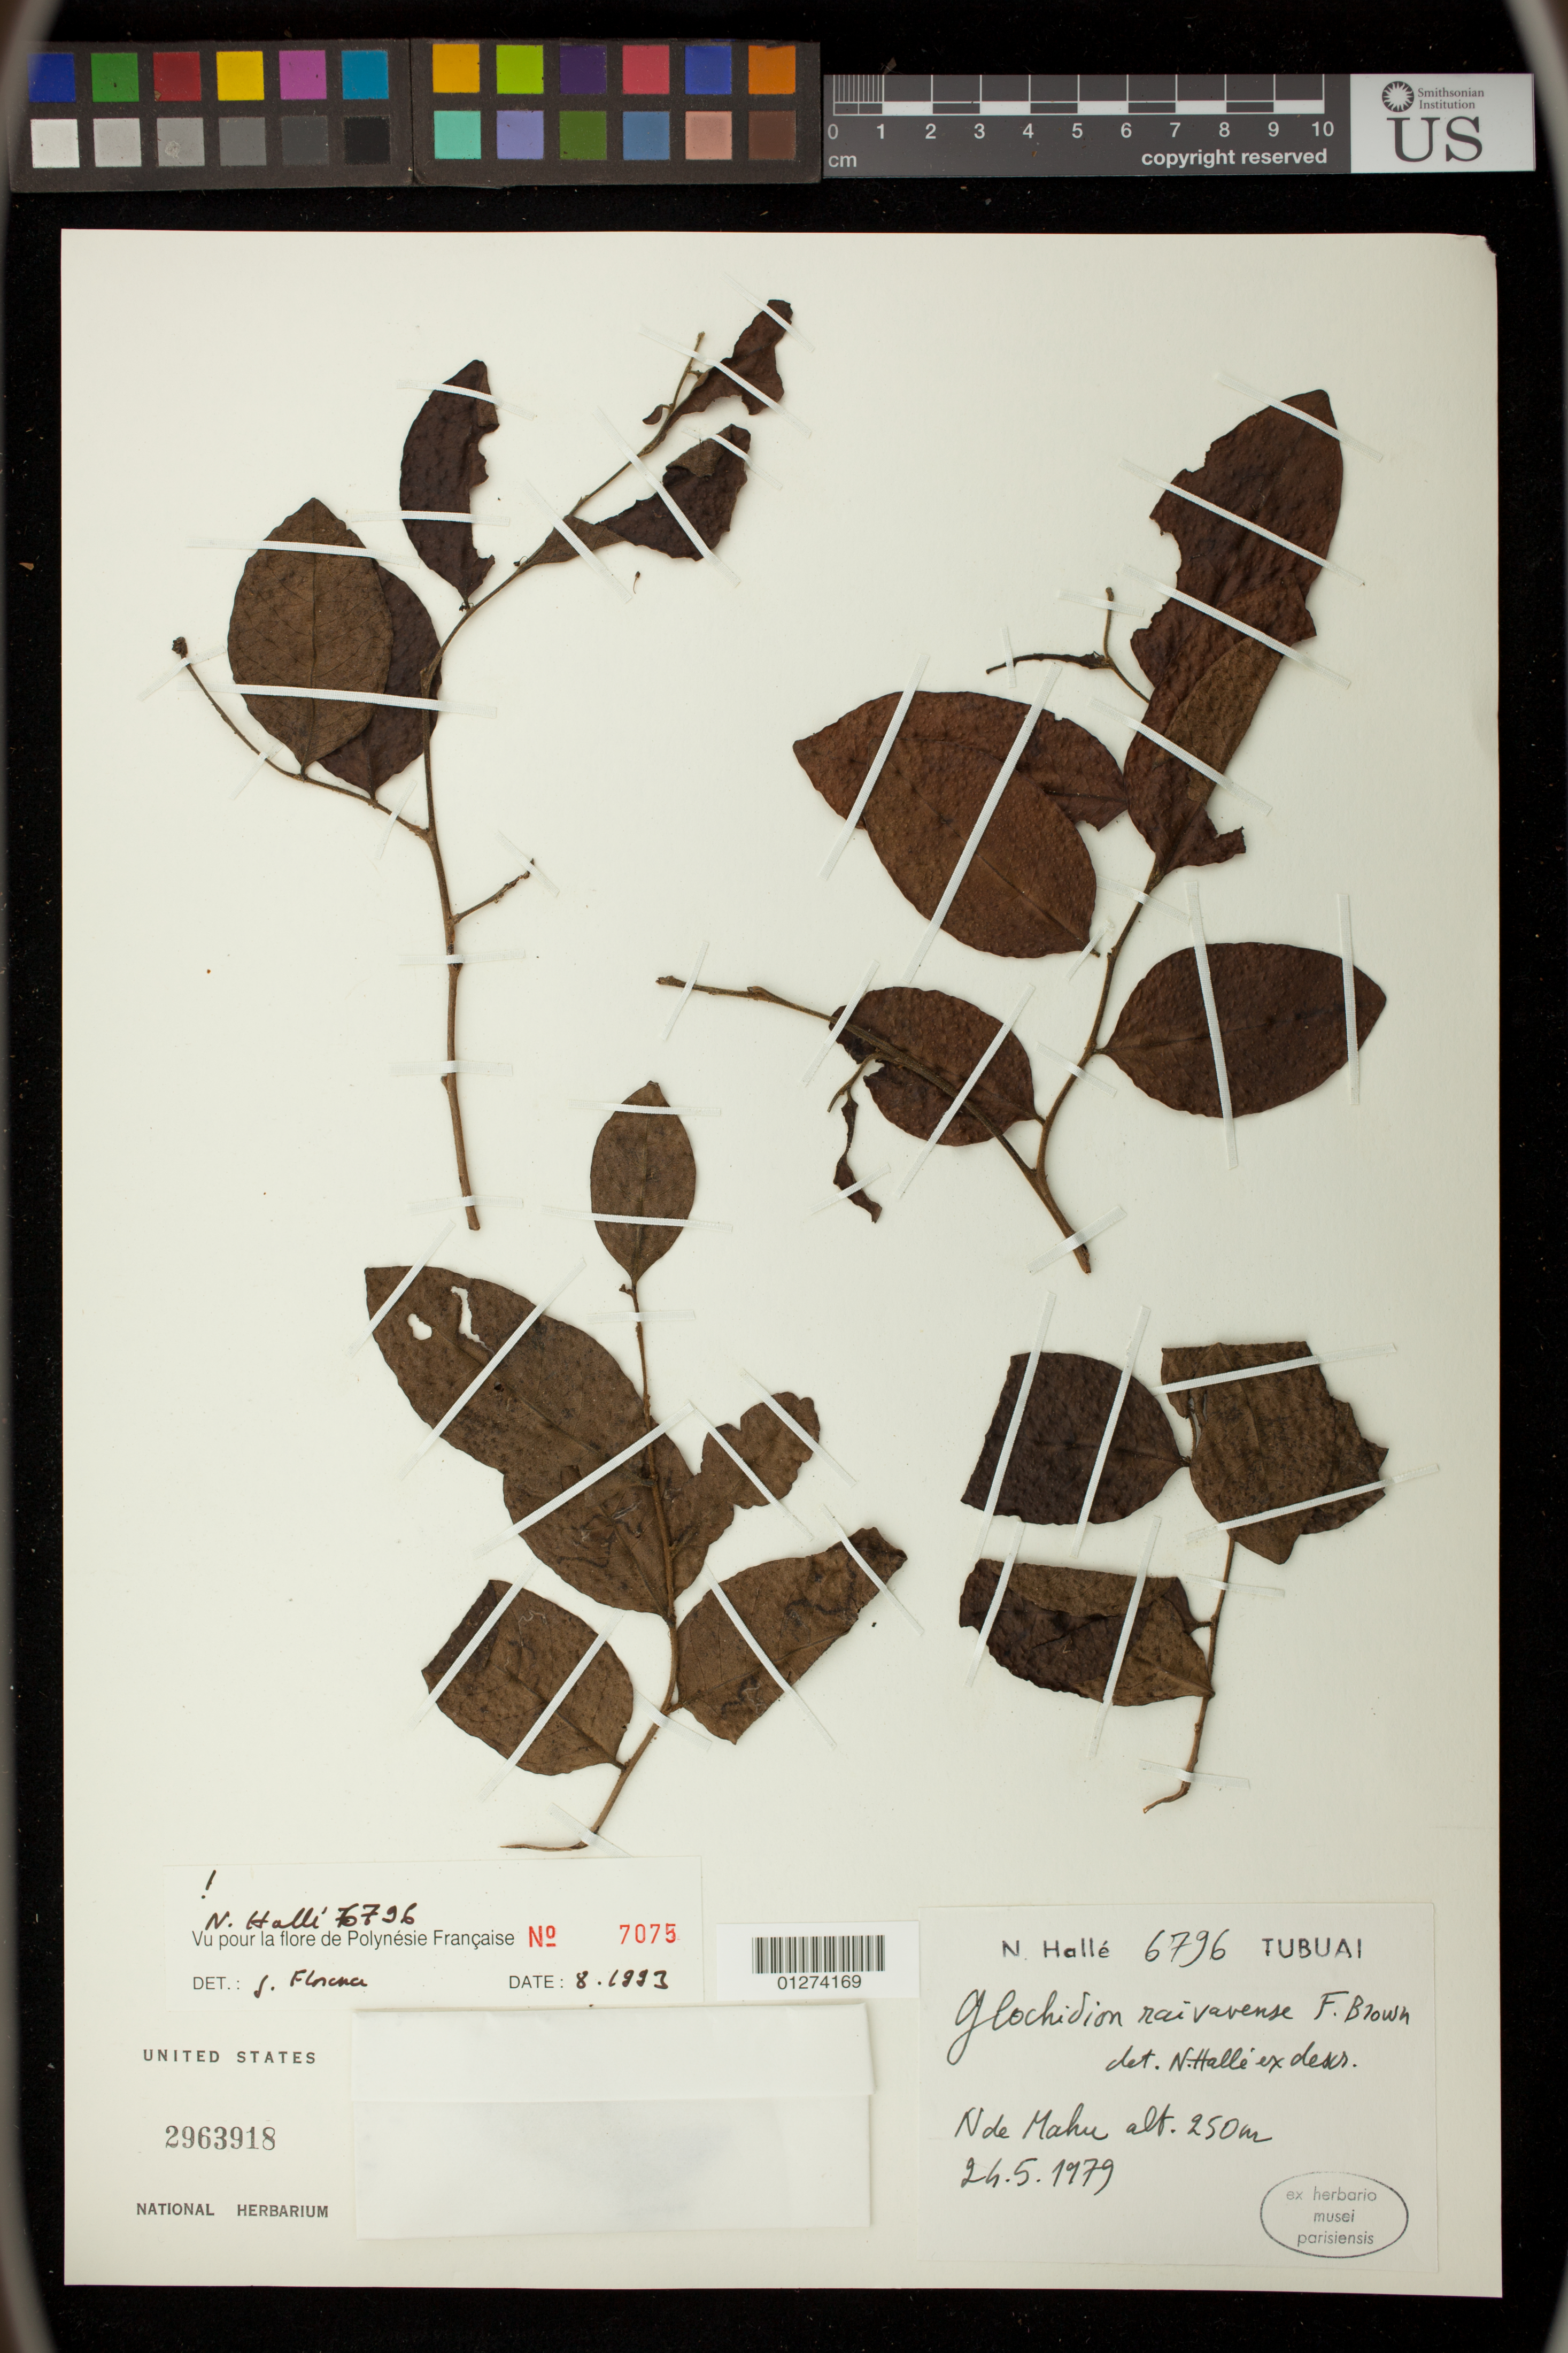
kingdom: Plantae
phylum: Tracheophyta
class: Magnoliopsida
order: Malpighiales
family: Phyllanthaceae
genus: Phyllanthus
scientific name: Phyllanthus raivavense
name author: (F. Br.) W.L. Wagner & Lorence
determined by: Wagner, W. L., (BOT), Smithsonian Institution - National Museum of Natural History (UNITED STATES)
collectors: N. Hallé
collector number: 6796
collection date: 1979-05-29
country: French Polynesia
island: Tubuai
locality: Nde Mahu.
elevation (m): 250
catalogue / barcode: US 2963918